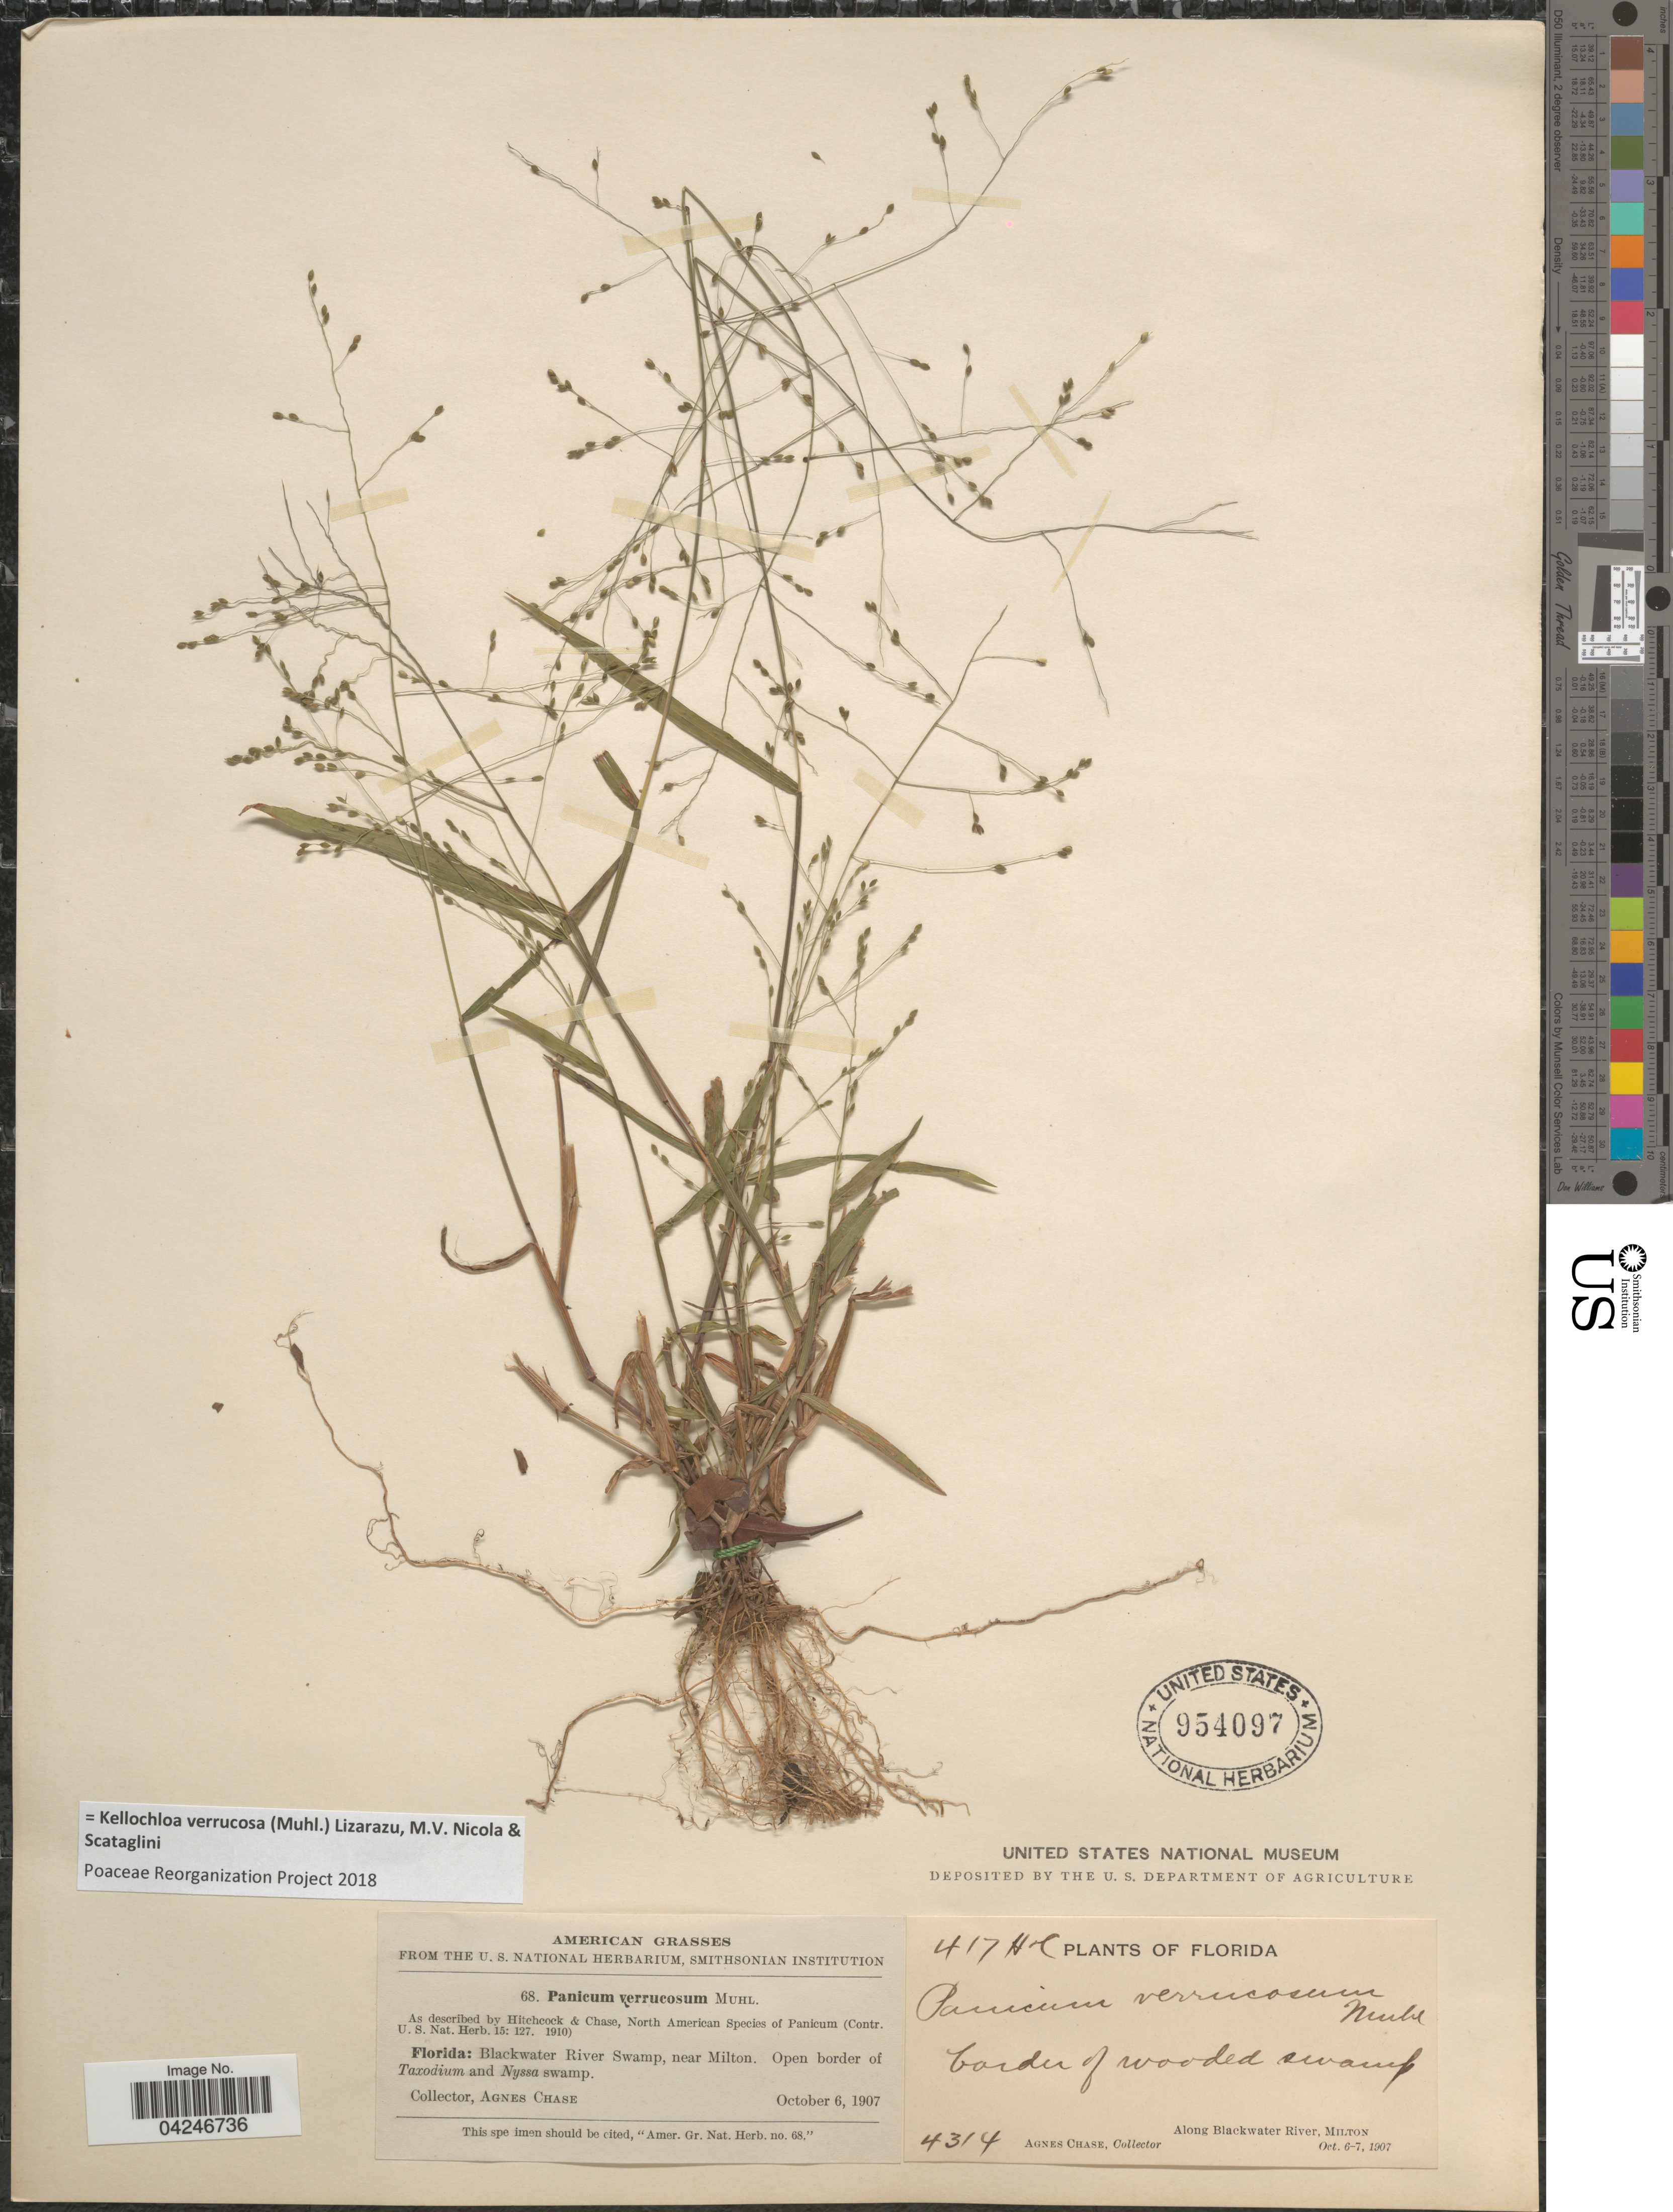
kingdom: Plantae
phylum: Tracheophyta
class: Liliopsida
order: Poales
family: Poaceae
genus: Kellochloa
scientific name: Kellochloa verrucosa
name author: (Muhl.) Lizarazu et al.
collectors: A. Chase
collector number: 4314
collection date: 1907-10-06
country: United States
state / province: Florida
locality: Along Blackwater River Swamp, near Milton.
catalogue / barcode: US 954097